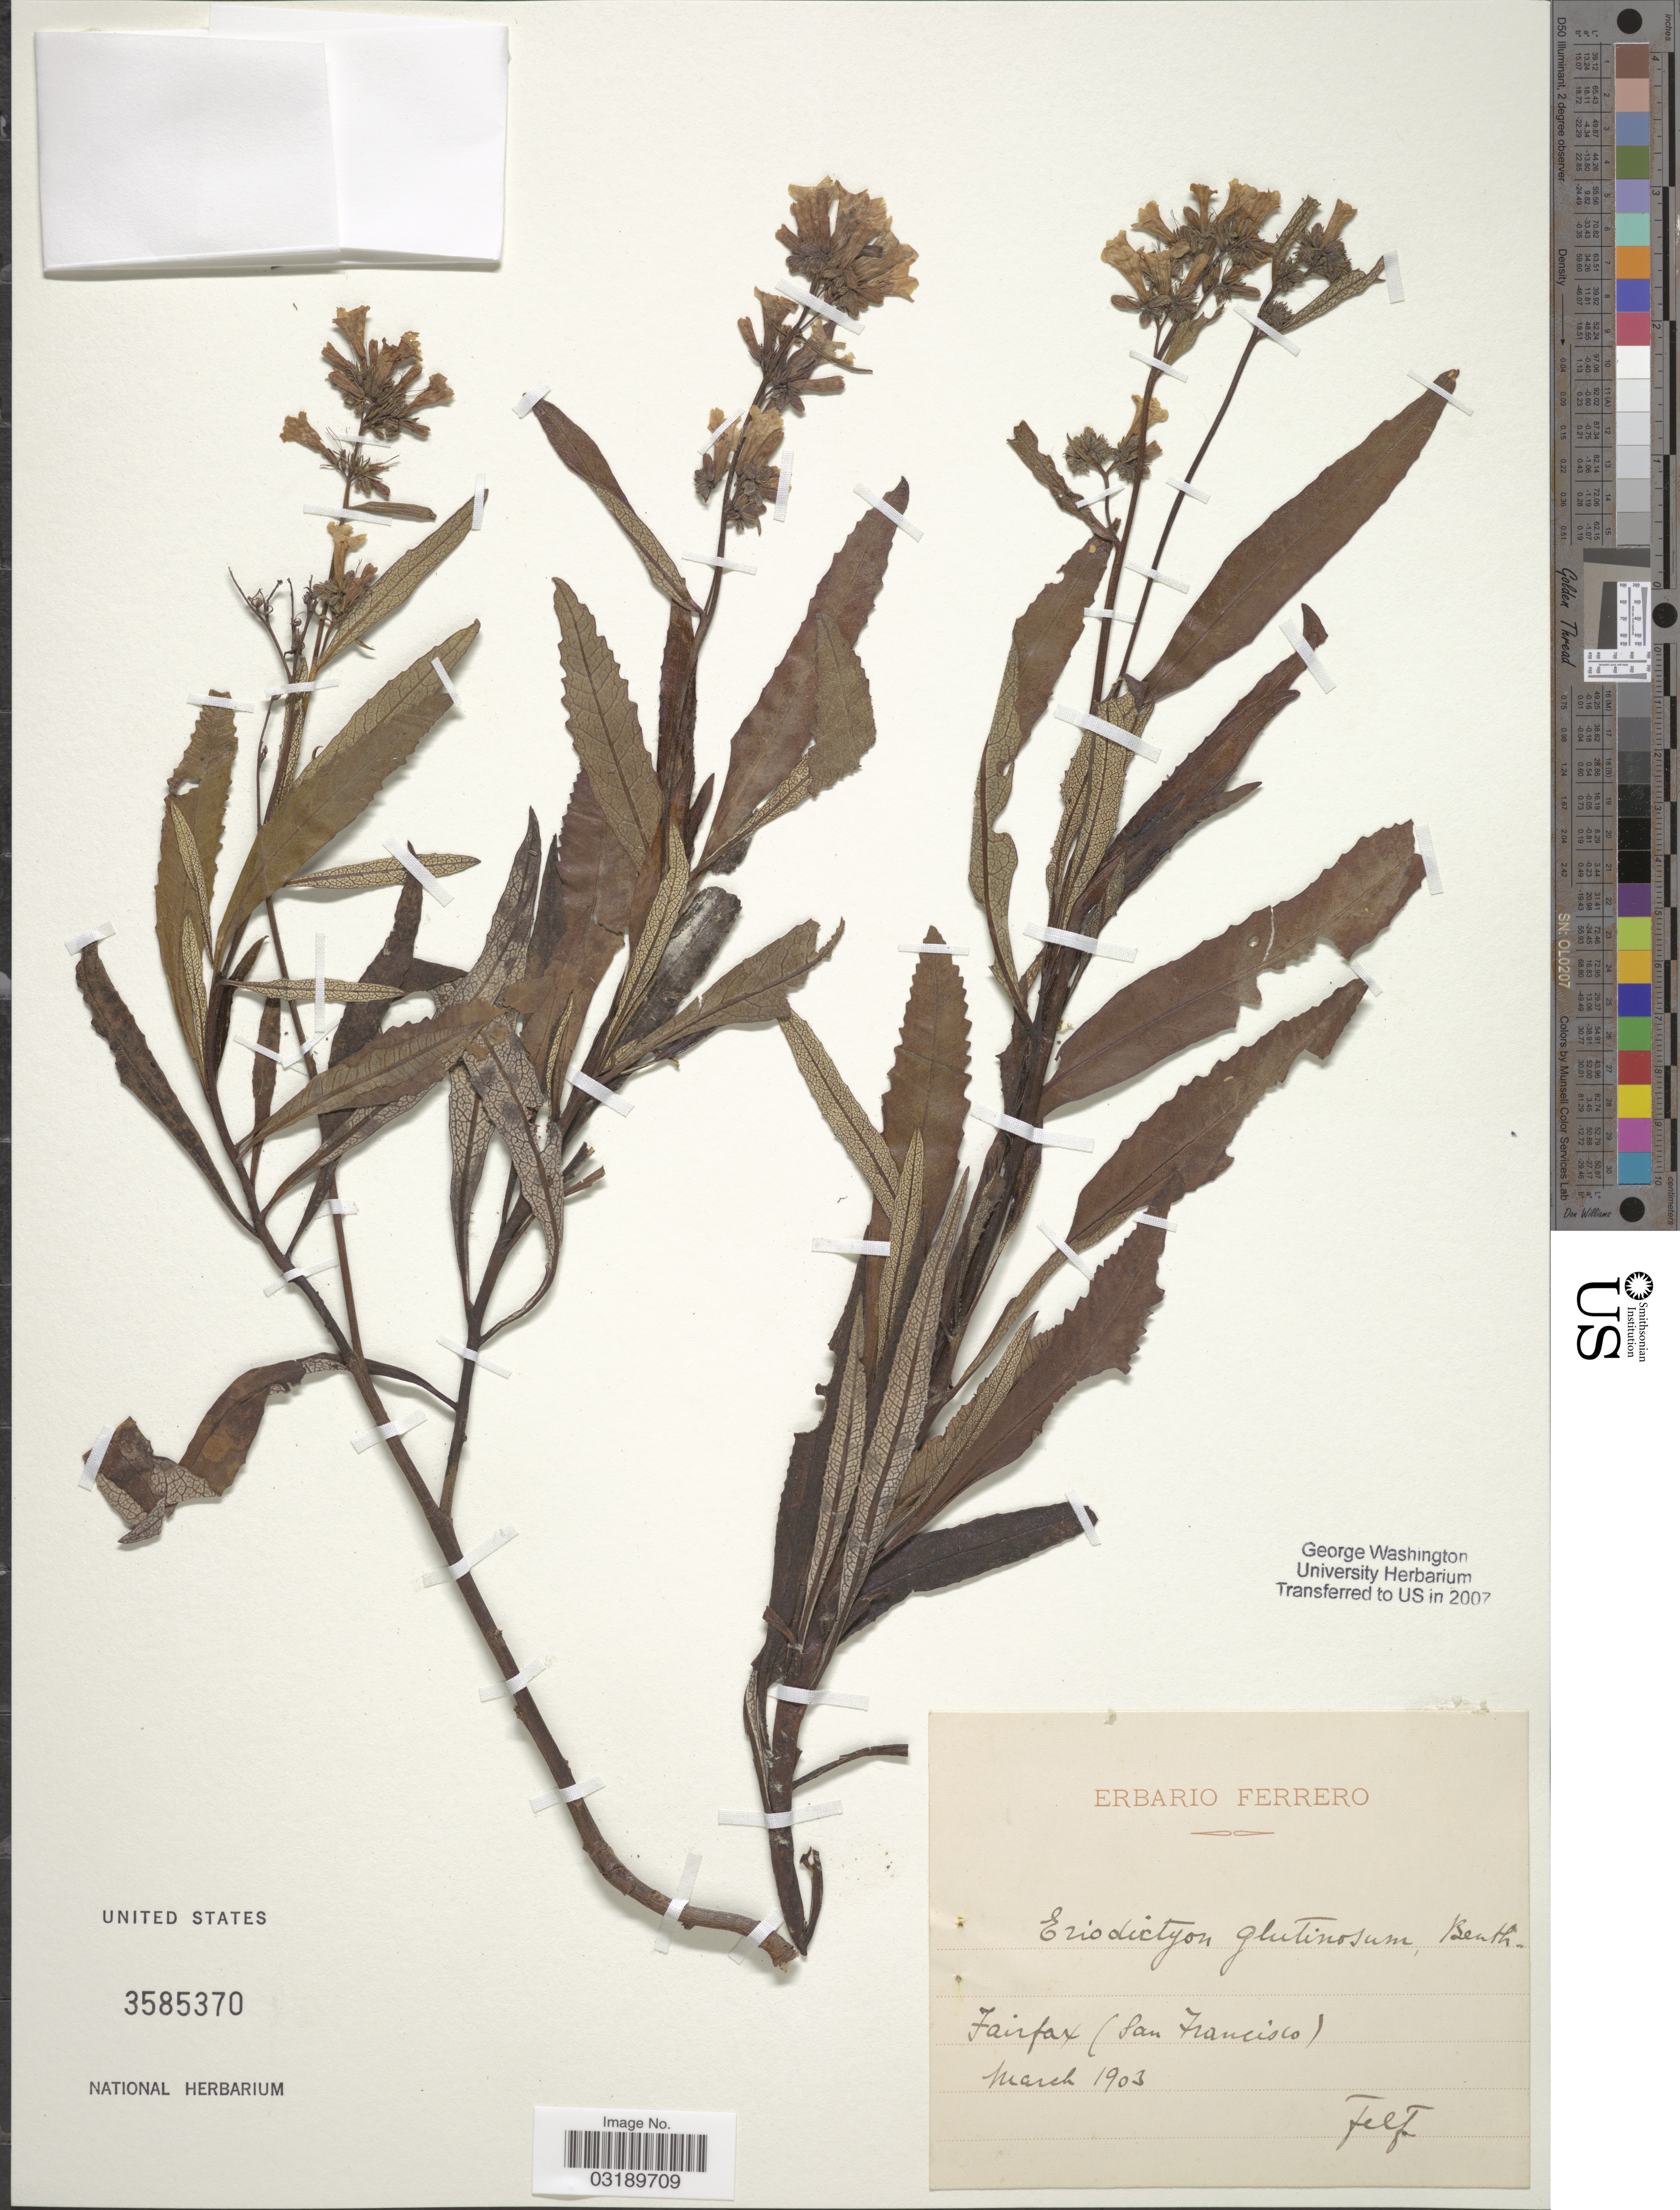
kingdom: Plantae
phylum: Tracheophyta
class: Magnoliopsida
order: Boraginales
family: Namaceae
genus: Eriodictyon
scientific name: Eriodictyon californicum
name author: (Hook. & Arn.) Torr.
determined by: Rogers, Z. S.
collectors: F. Ferrero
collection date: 1903-03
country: United States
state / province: California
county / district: San Francisco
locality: Fairfax (San Francisco).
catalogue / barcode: US 3585370